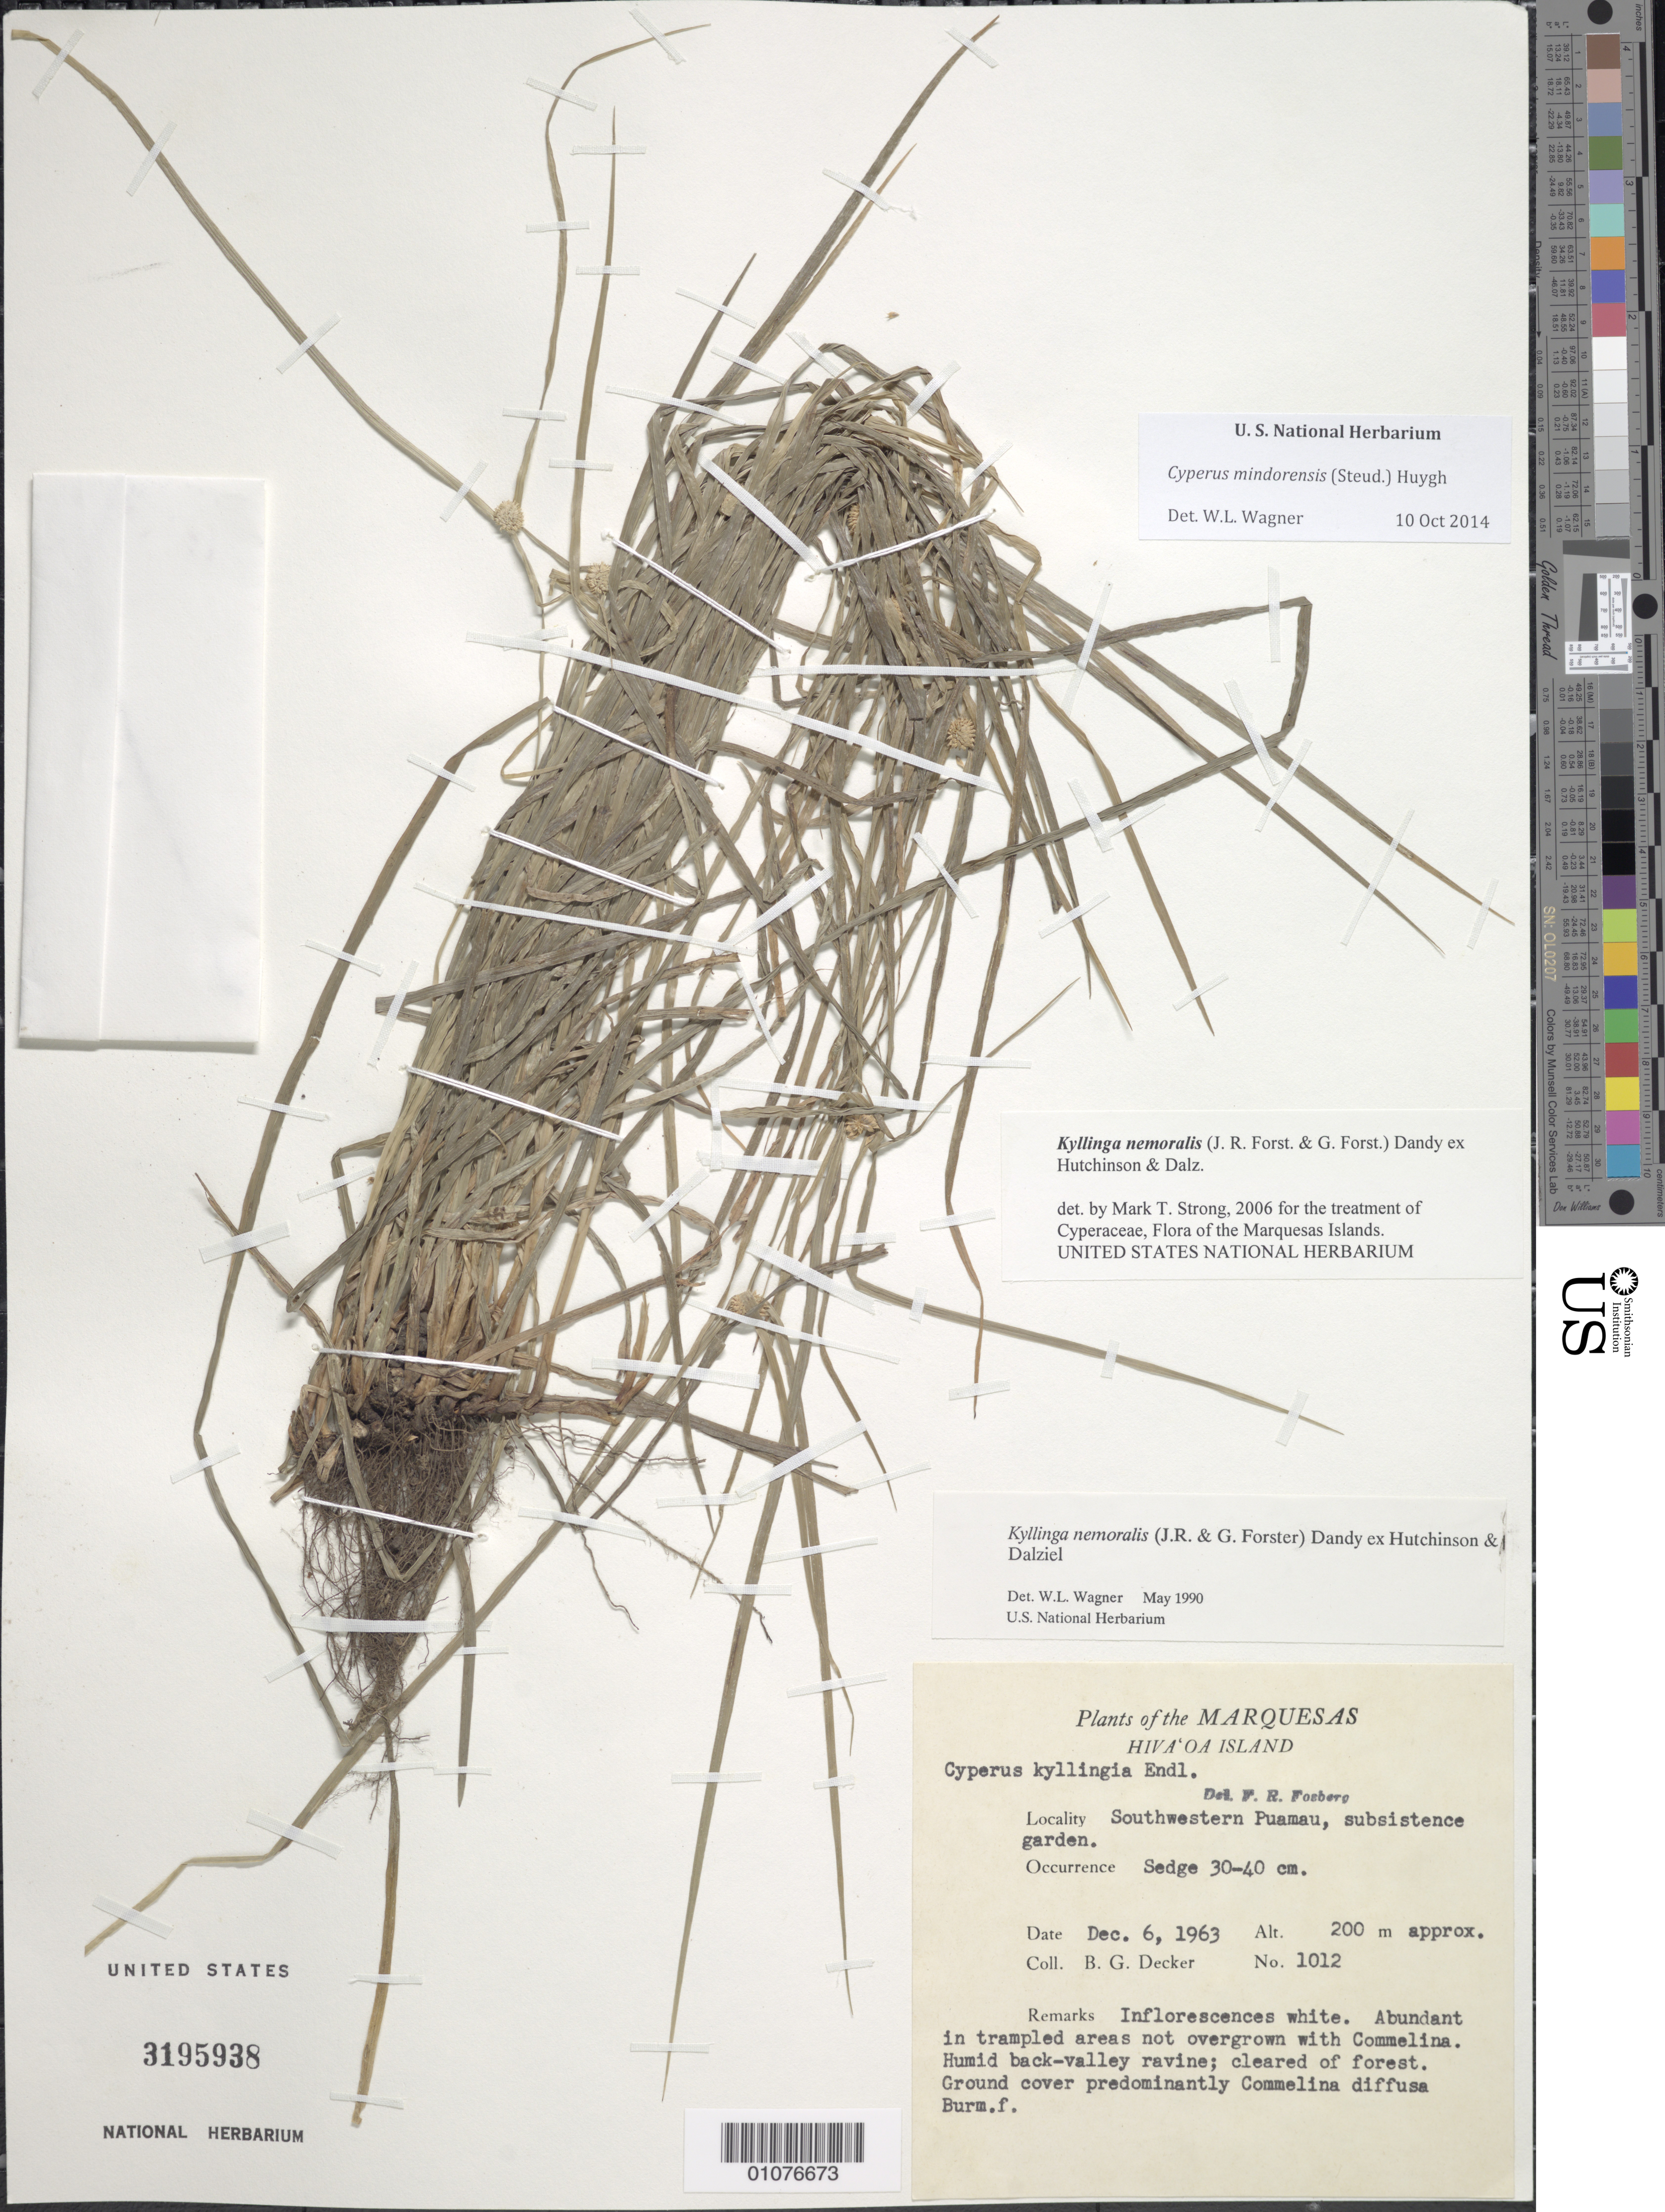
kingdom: Plantae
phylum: Tracheophyta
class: Liliopsida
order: Poales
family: Cyperaceae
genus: Cyperus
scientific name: Cyperus mindorensis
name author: (Steud.) Huygh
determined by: Lorence, David H., (PTBG), National Tropical Botanical Garden (UNITED STATES)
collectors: B. G. Decker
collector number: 1012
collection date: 1963-12-06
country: French Polynesia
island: Hiva Oa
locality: SW Puamau Valley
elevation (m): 200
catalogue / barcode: US 3195938